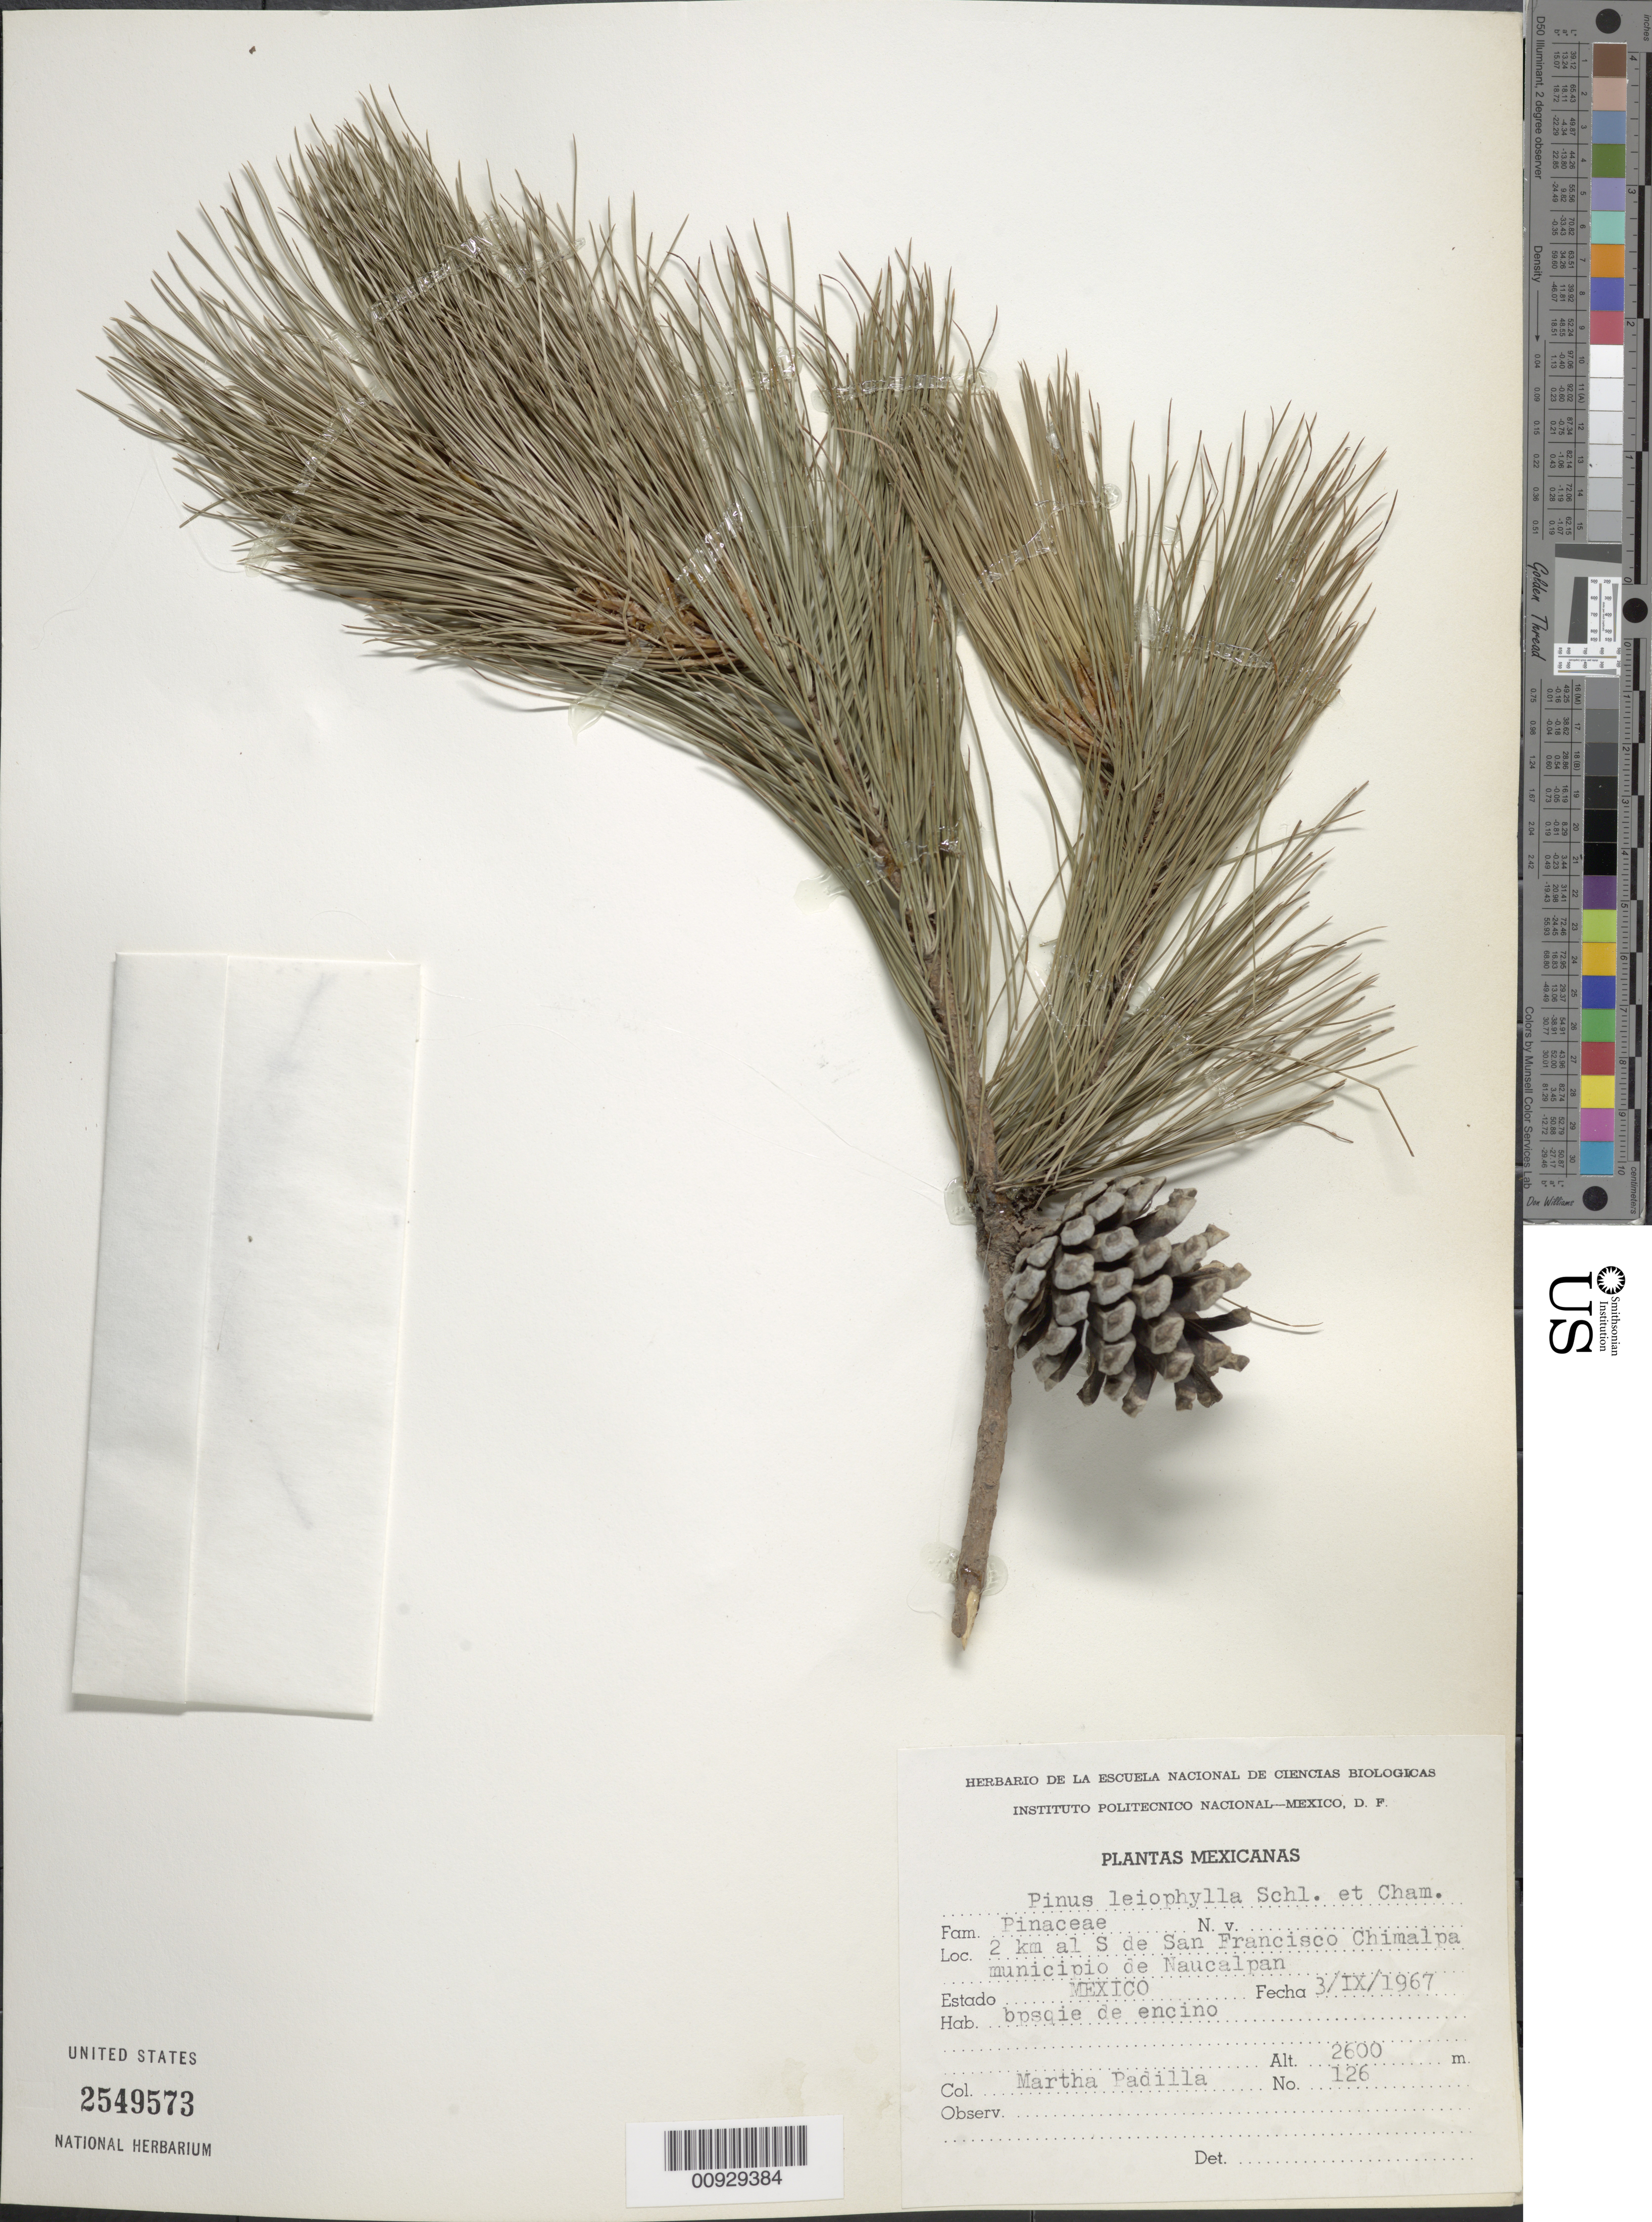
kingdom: Plantae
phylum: Tracheophyta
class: Pinopsida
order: Pinales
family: Pinaceae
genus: Pinus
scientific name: Pinus leiophylla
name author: Schiede ex Schltdl. & Cham.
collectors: M. Padilla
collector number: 126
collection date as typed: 03 Sep 1967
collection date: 1967-09-03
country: Mexico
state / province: México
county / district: Naucalpan de Juárez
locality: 2 km al S de San Francisco Chimalpa.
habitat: Bosque de encino.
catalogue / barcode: US 2549573